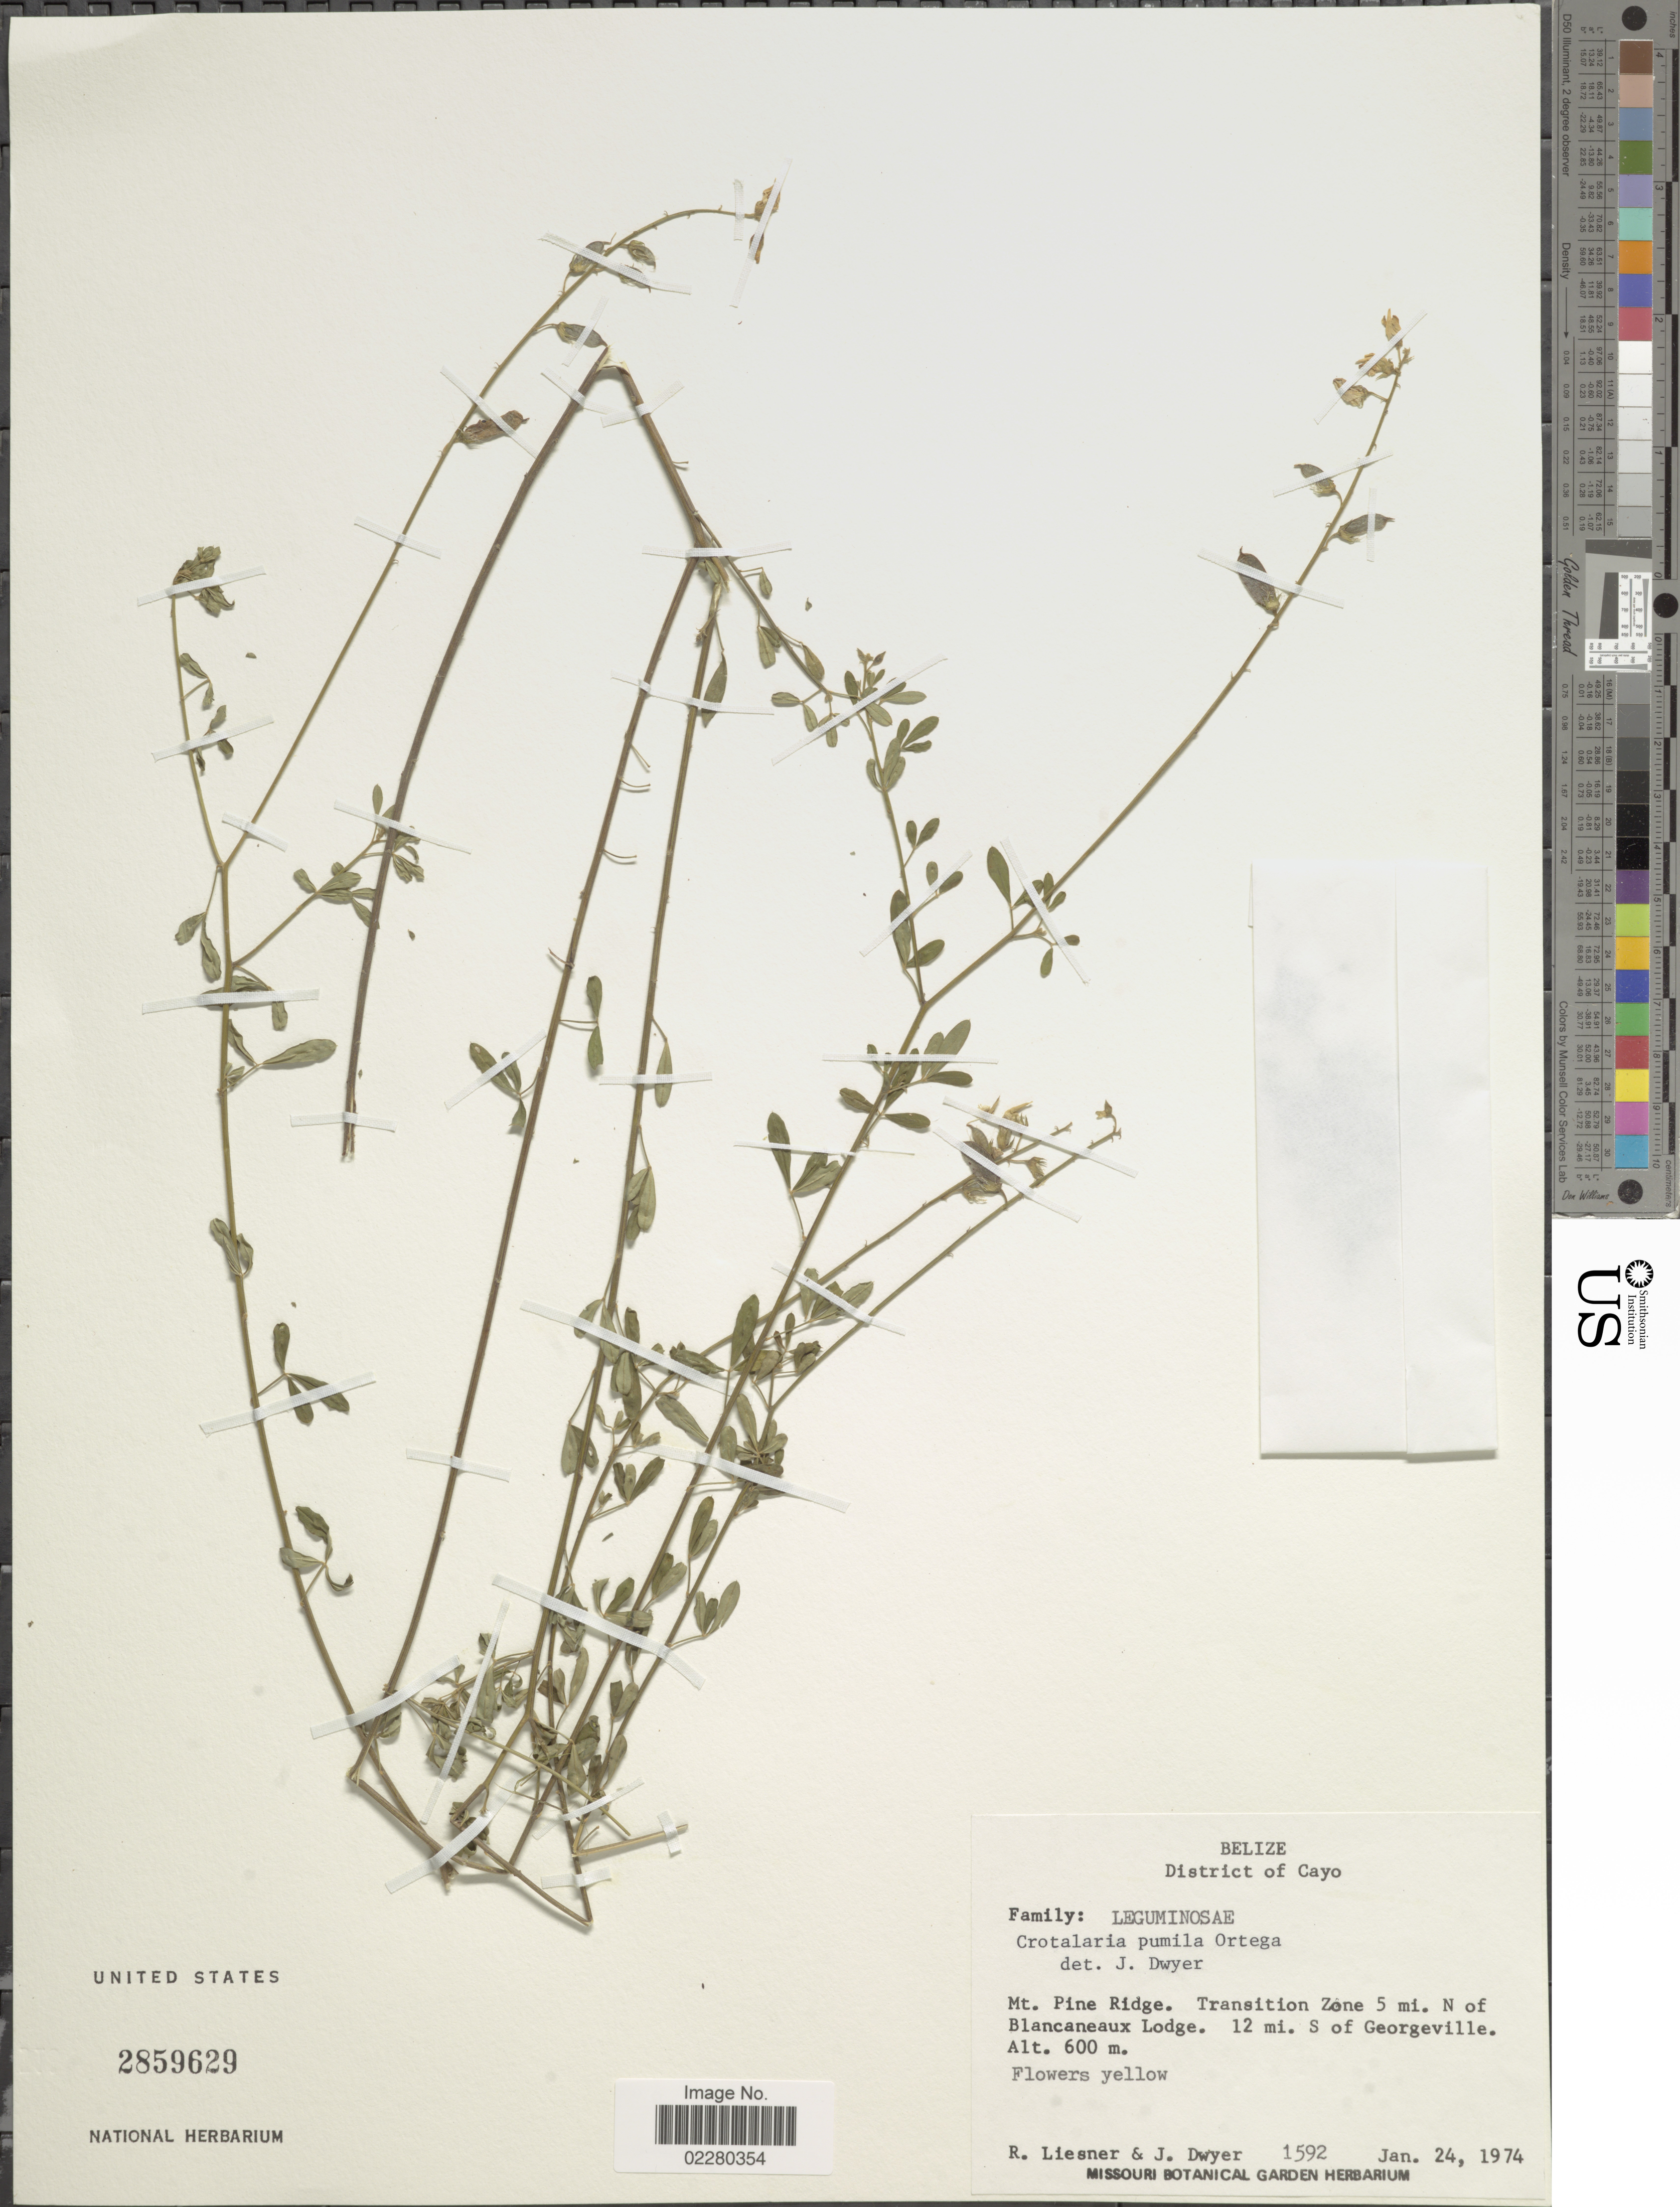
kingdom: Plantae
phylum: Tracheophyta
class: Magnoliopsida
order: Fabales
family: Fabaceae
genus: Crotalaria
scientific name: Crotalaria pumila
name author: Ortega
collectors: R. L. Liesner & J. Dwyer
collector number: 1592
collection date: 1974-01-24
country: Belize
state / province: Cayo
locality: District of Cayo. Mt. Pine Ridge. Transition Zone 5 mi. N of Blancaneaux Lodge. 12 mi. S of Georgeville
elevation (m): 600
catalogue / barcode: US 2859629